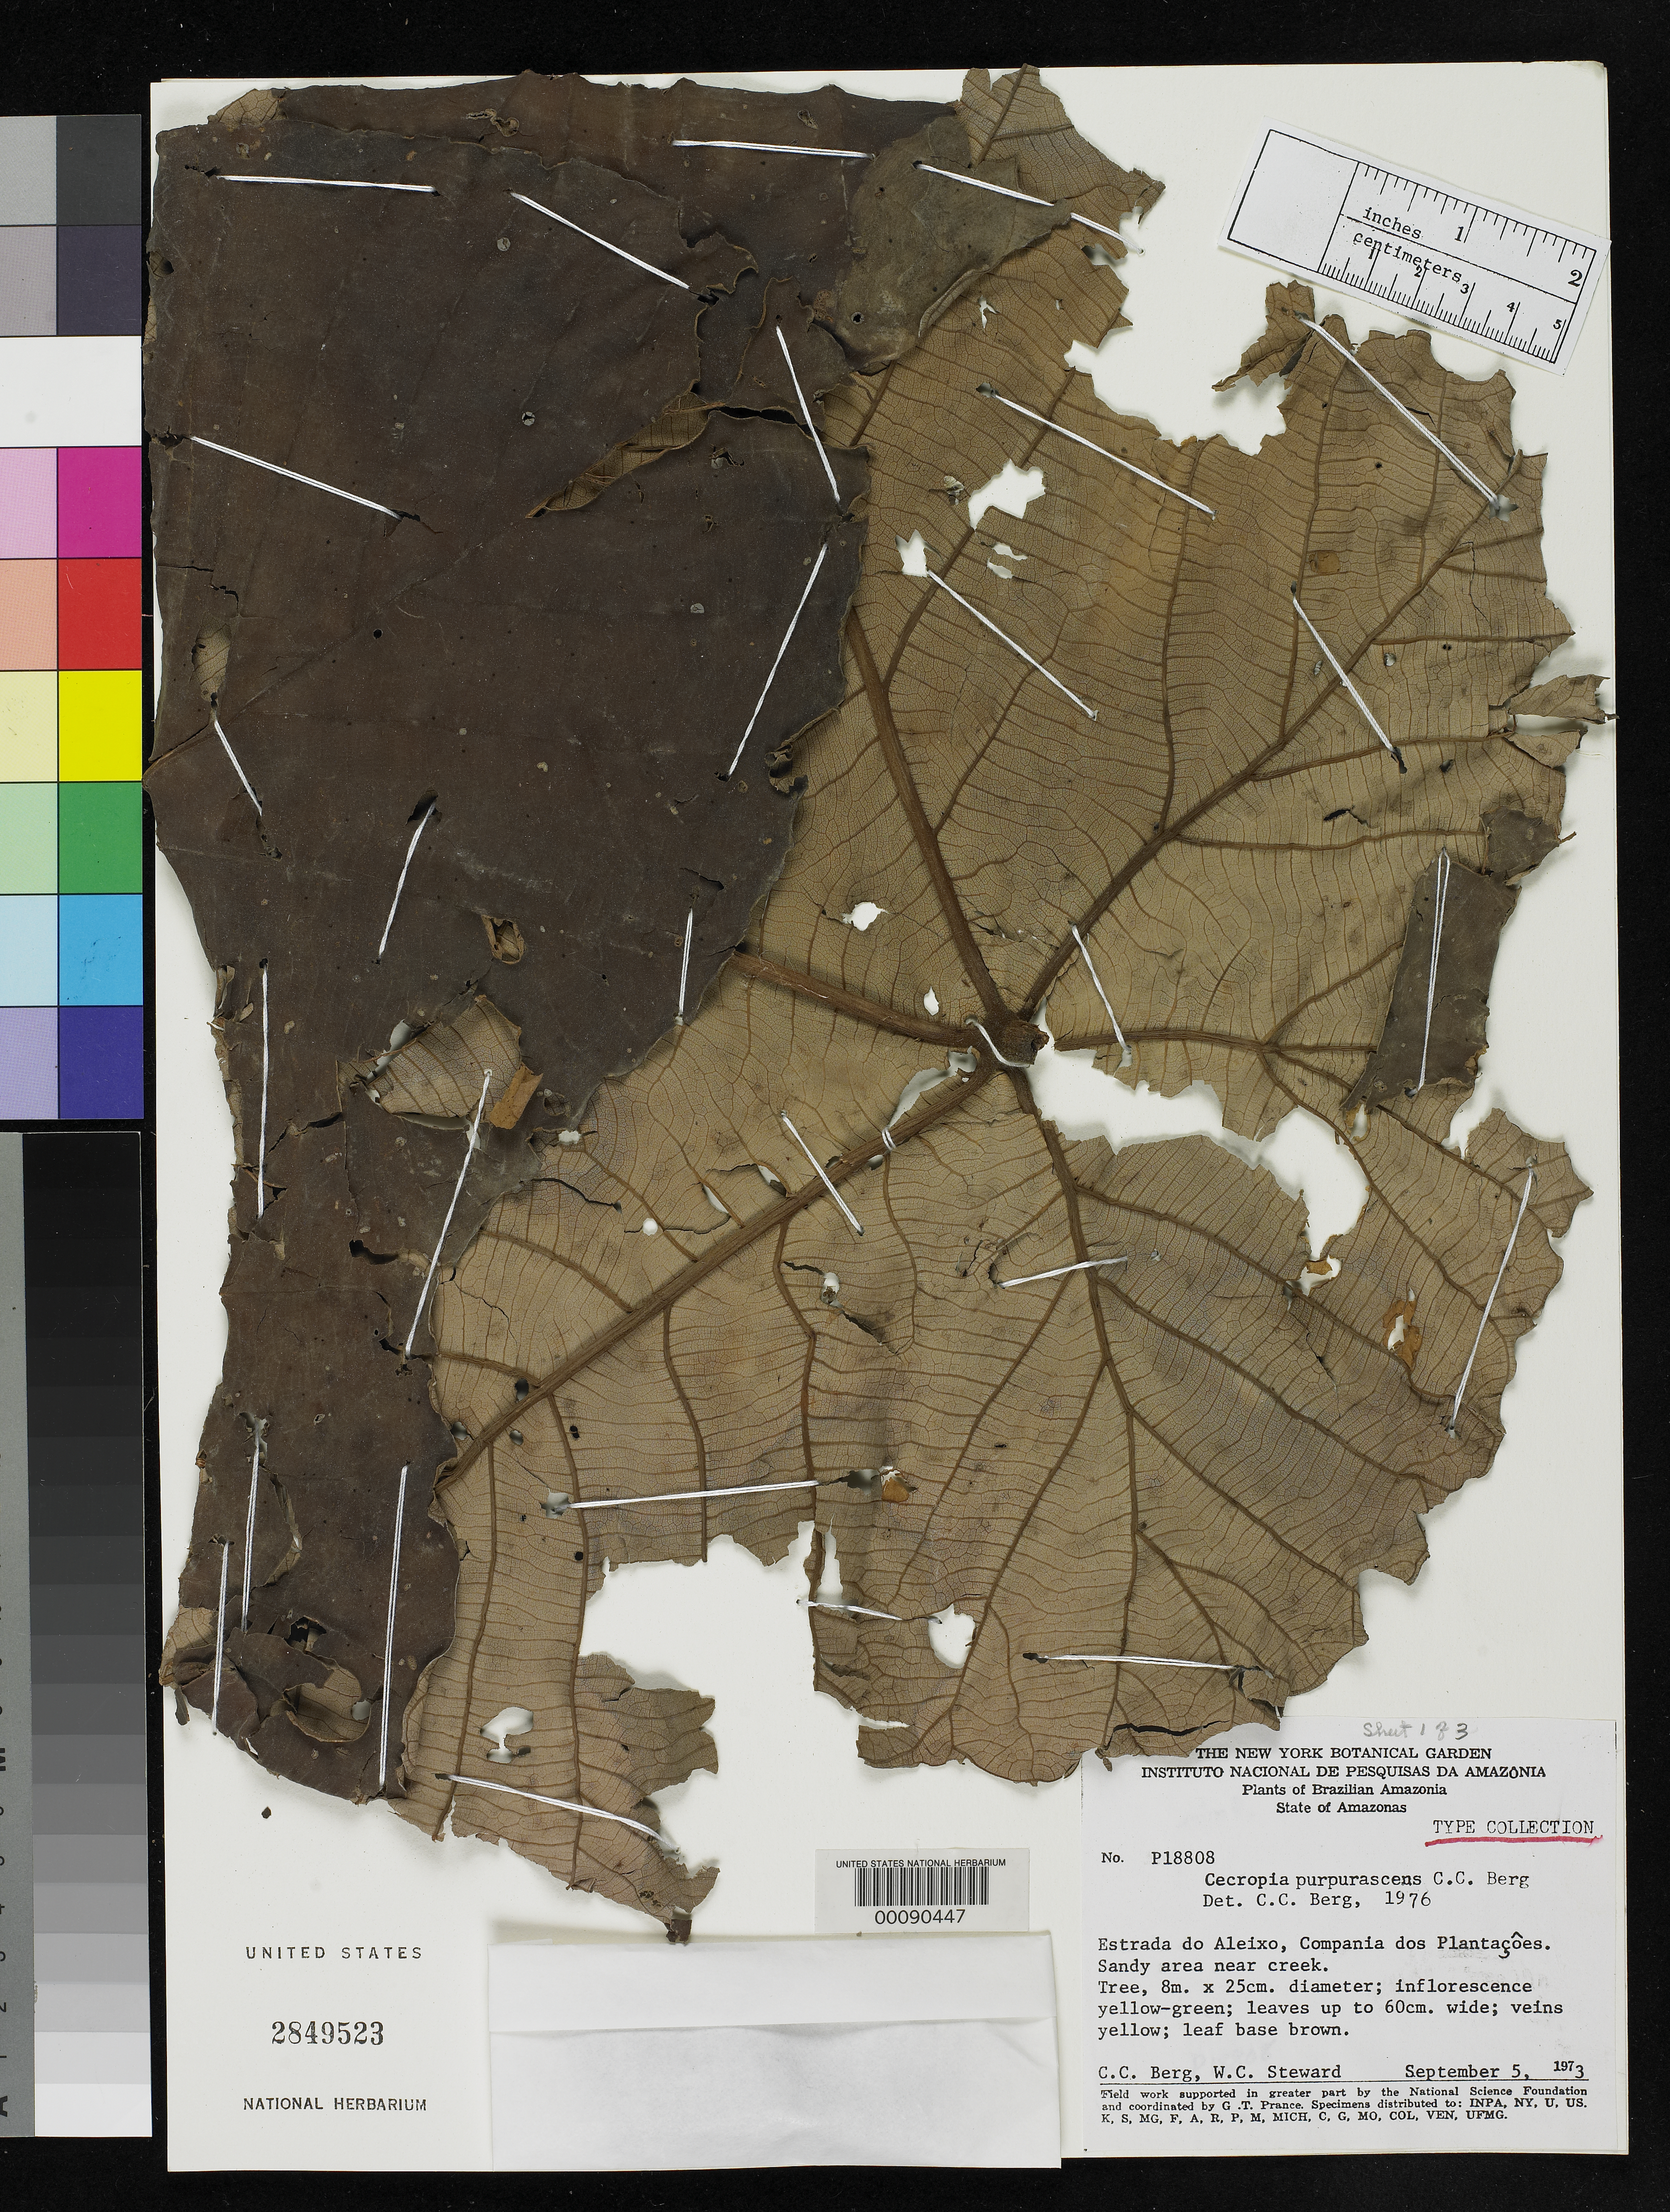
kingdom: Plantae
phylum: Tracheophyta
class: Magnoliopsida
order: Rosales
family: Urticaceae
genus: Cecropia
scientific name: Cecropia purpurascens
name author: C.C. Berg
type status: Isotype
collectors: C. C. Berg & W. Seward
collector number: P 18808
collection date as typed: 05 Sep 1973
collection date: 1973-09-05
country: Brazil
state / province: Amazonas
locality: Estrada do Aleixo, campania dos plantacoes [campanha dos plantacaos?], near Manhaus.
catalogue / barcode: US 2849523